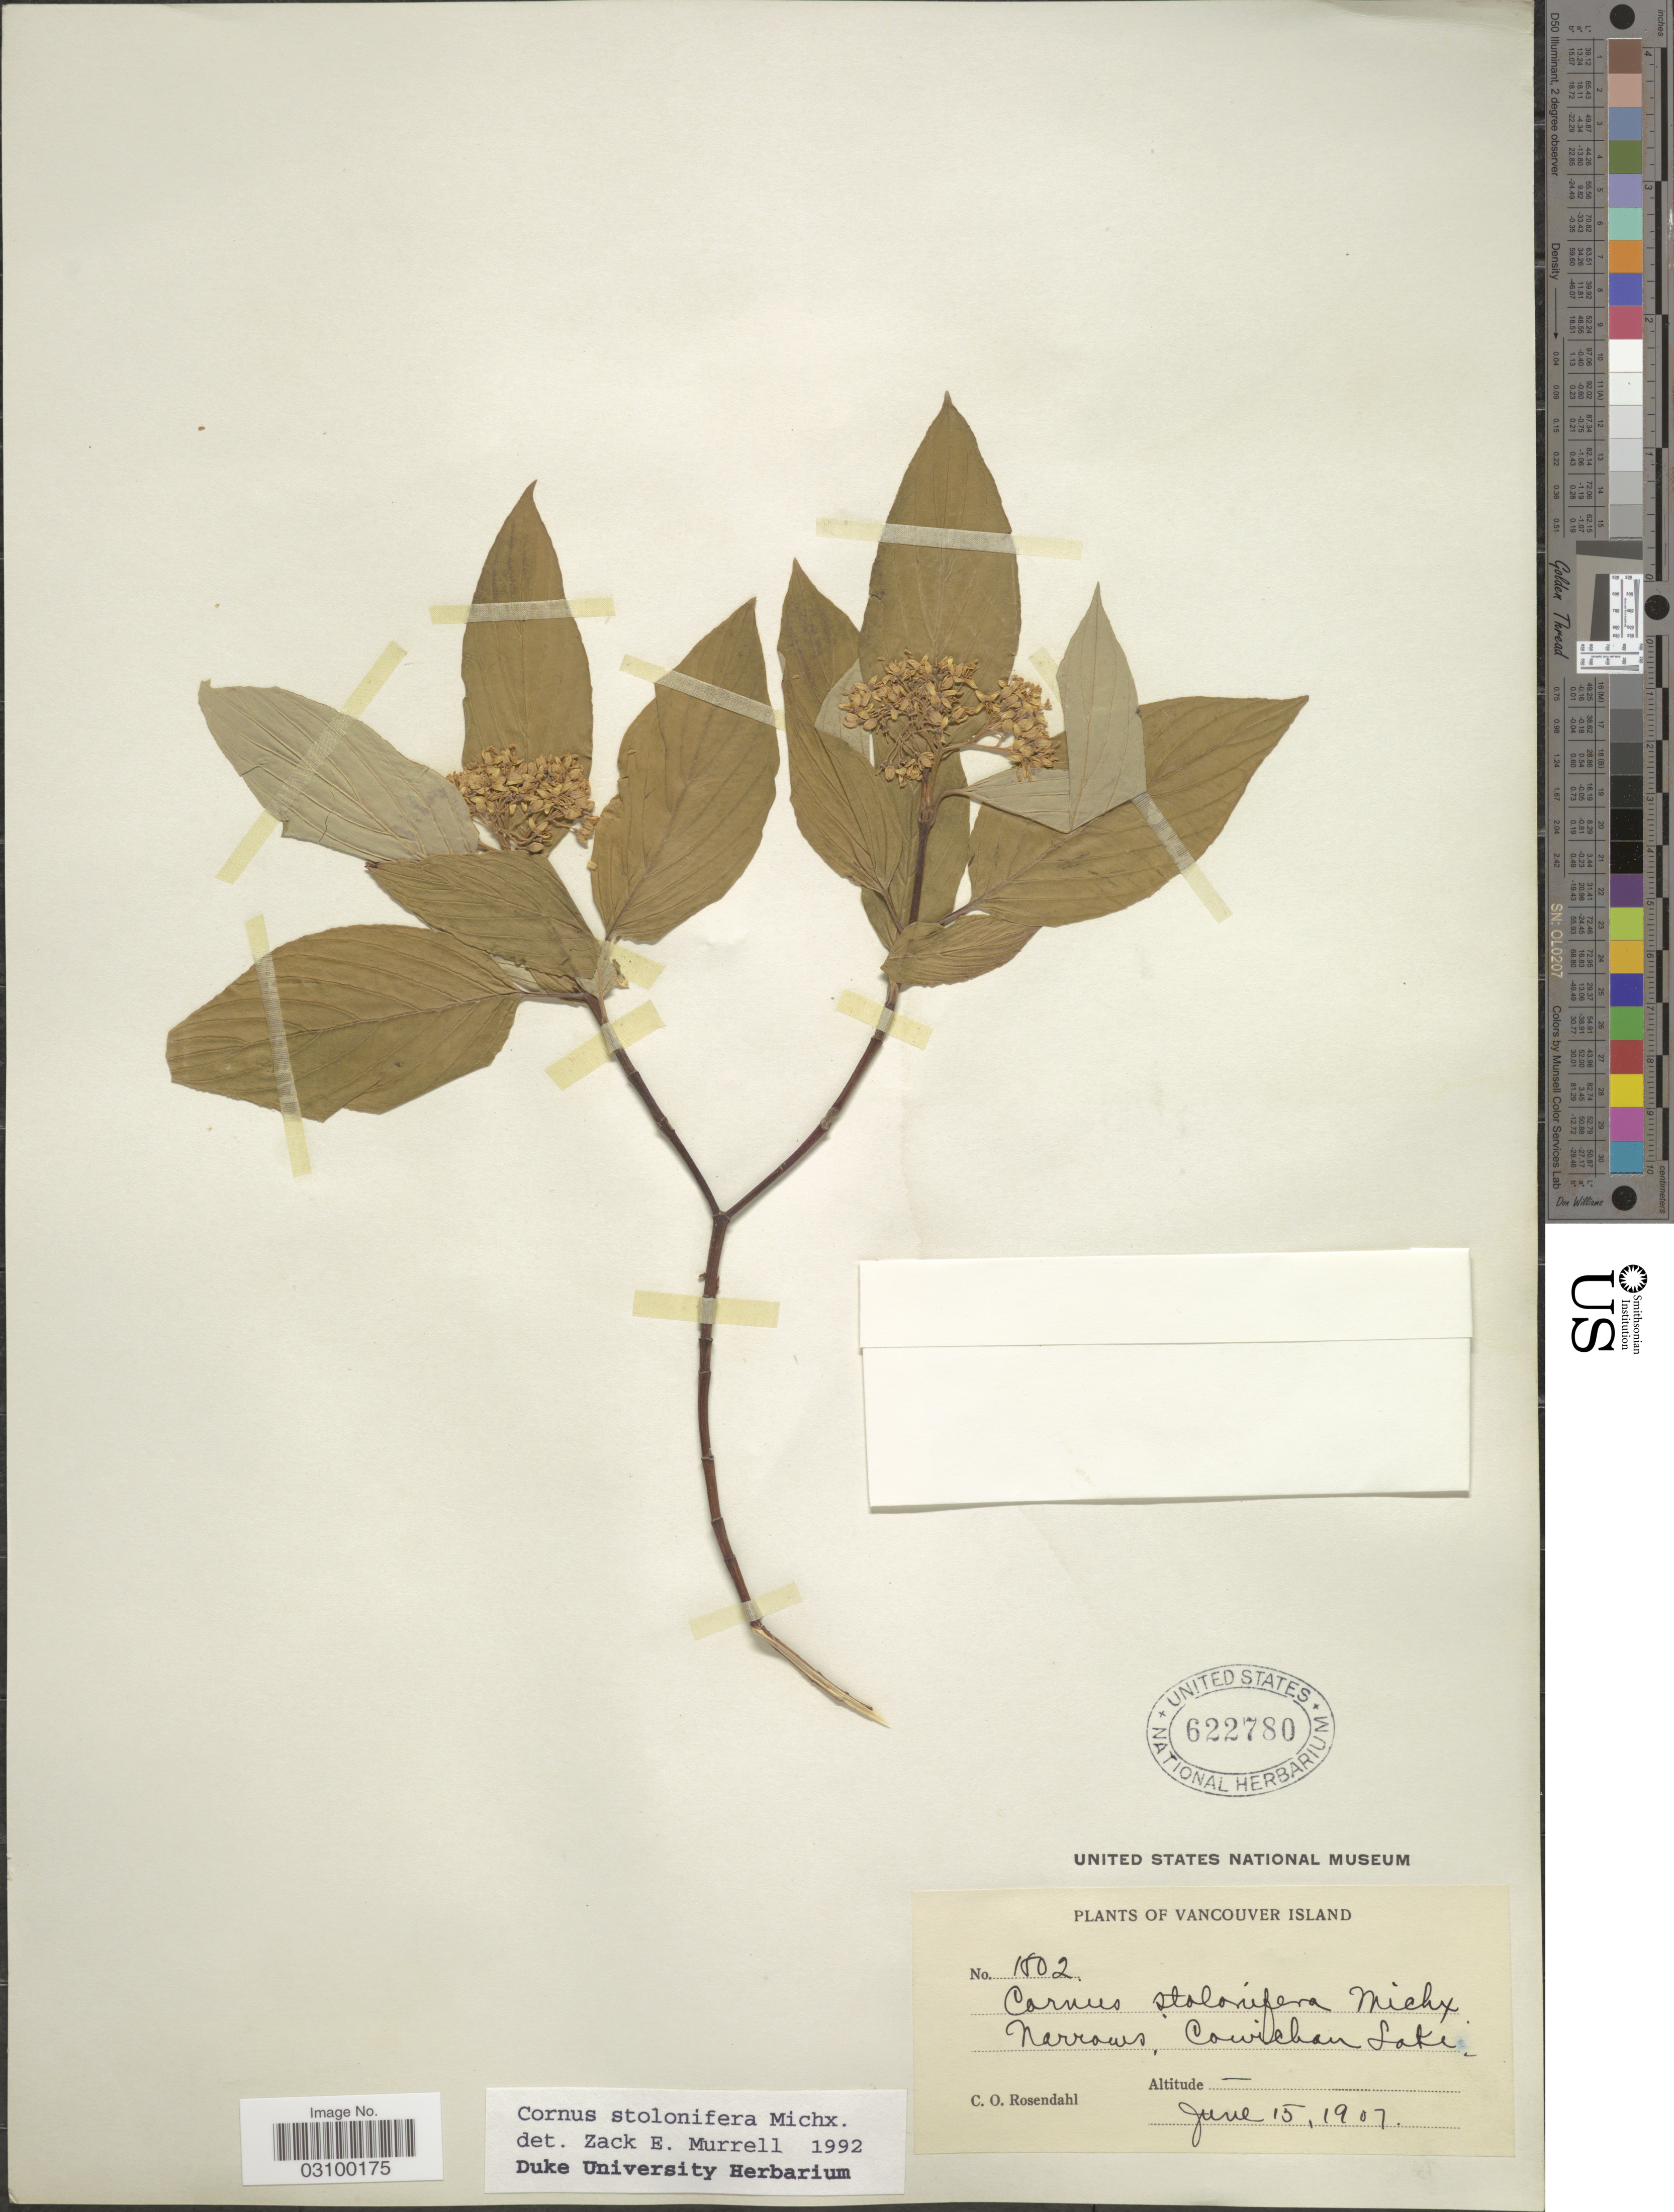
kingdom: Plantae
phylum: Tracheophyta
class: Magnoliopsida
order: Cornales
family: Cornaceae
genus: Cornus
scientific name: Cornus sericea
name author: L.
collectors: C. O. Rosendahl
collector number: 1802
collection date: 1907-06-15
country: Canada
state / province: British Columbia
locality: Vancouver Island. Narrows, Cowichan Lake.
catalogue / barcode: US 622780